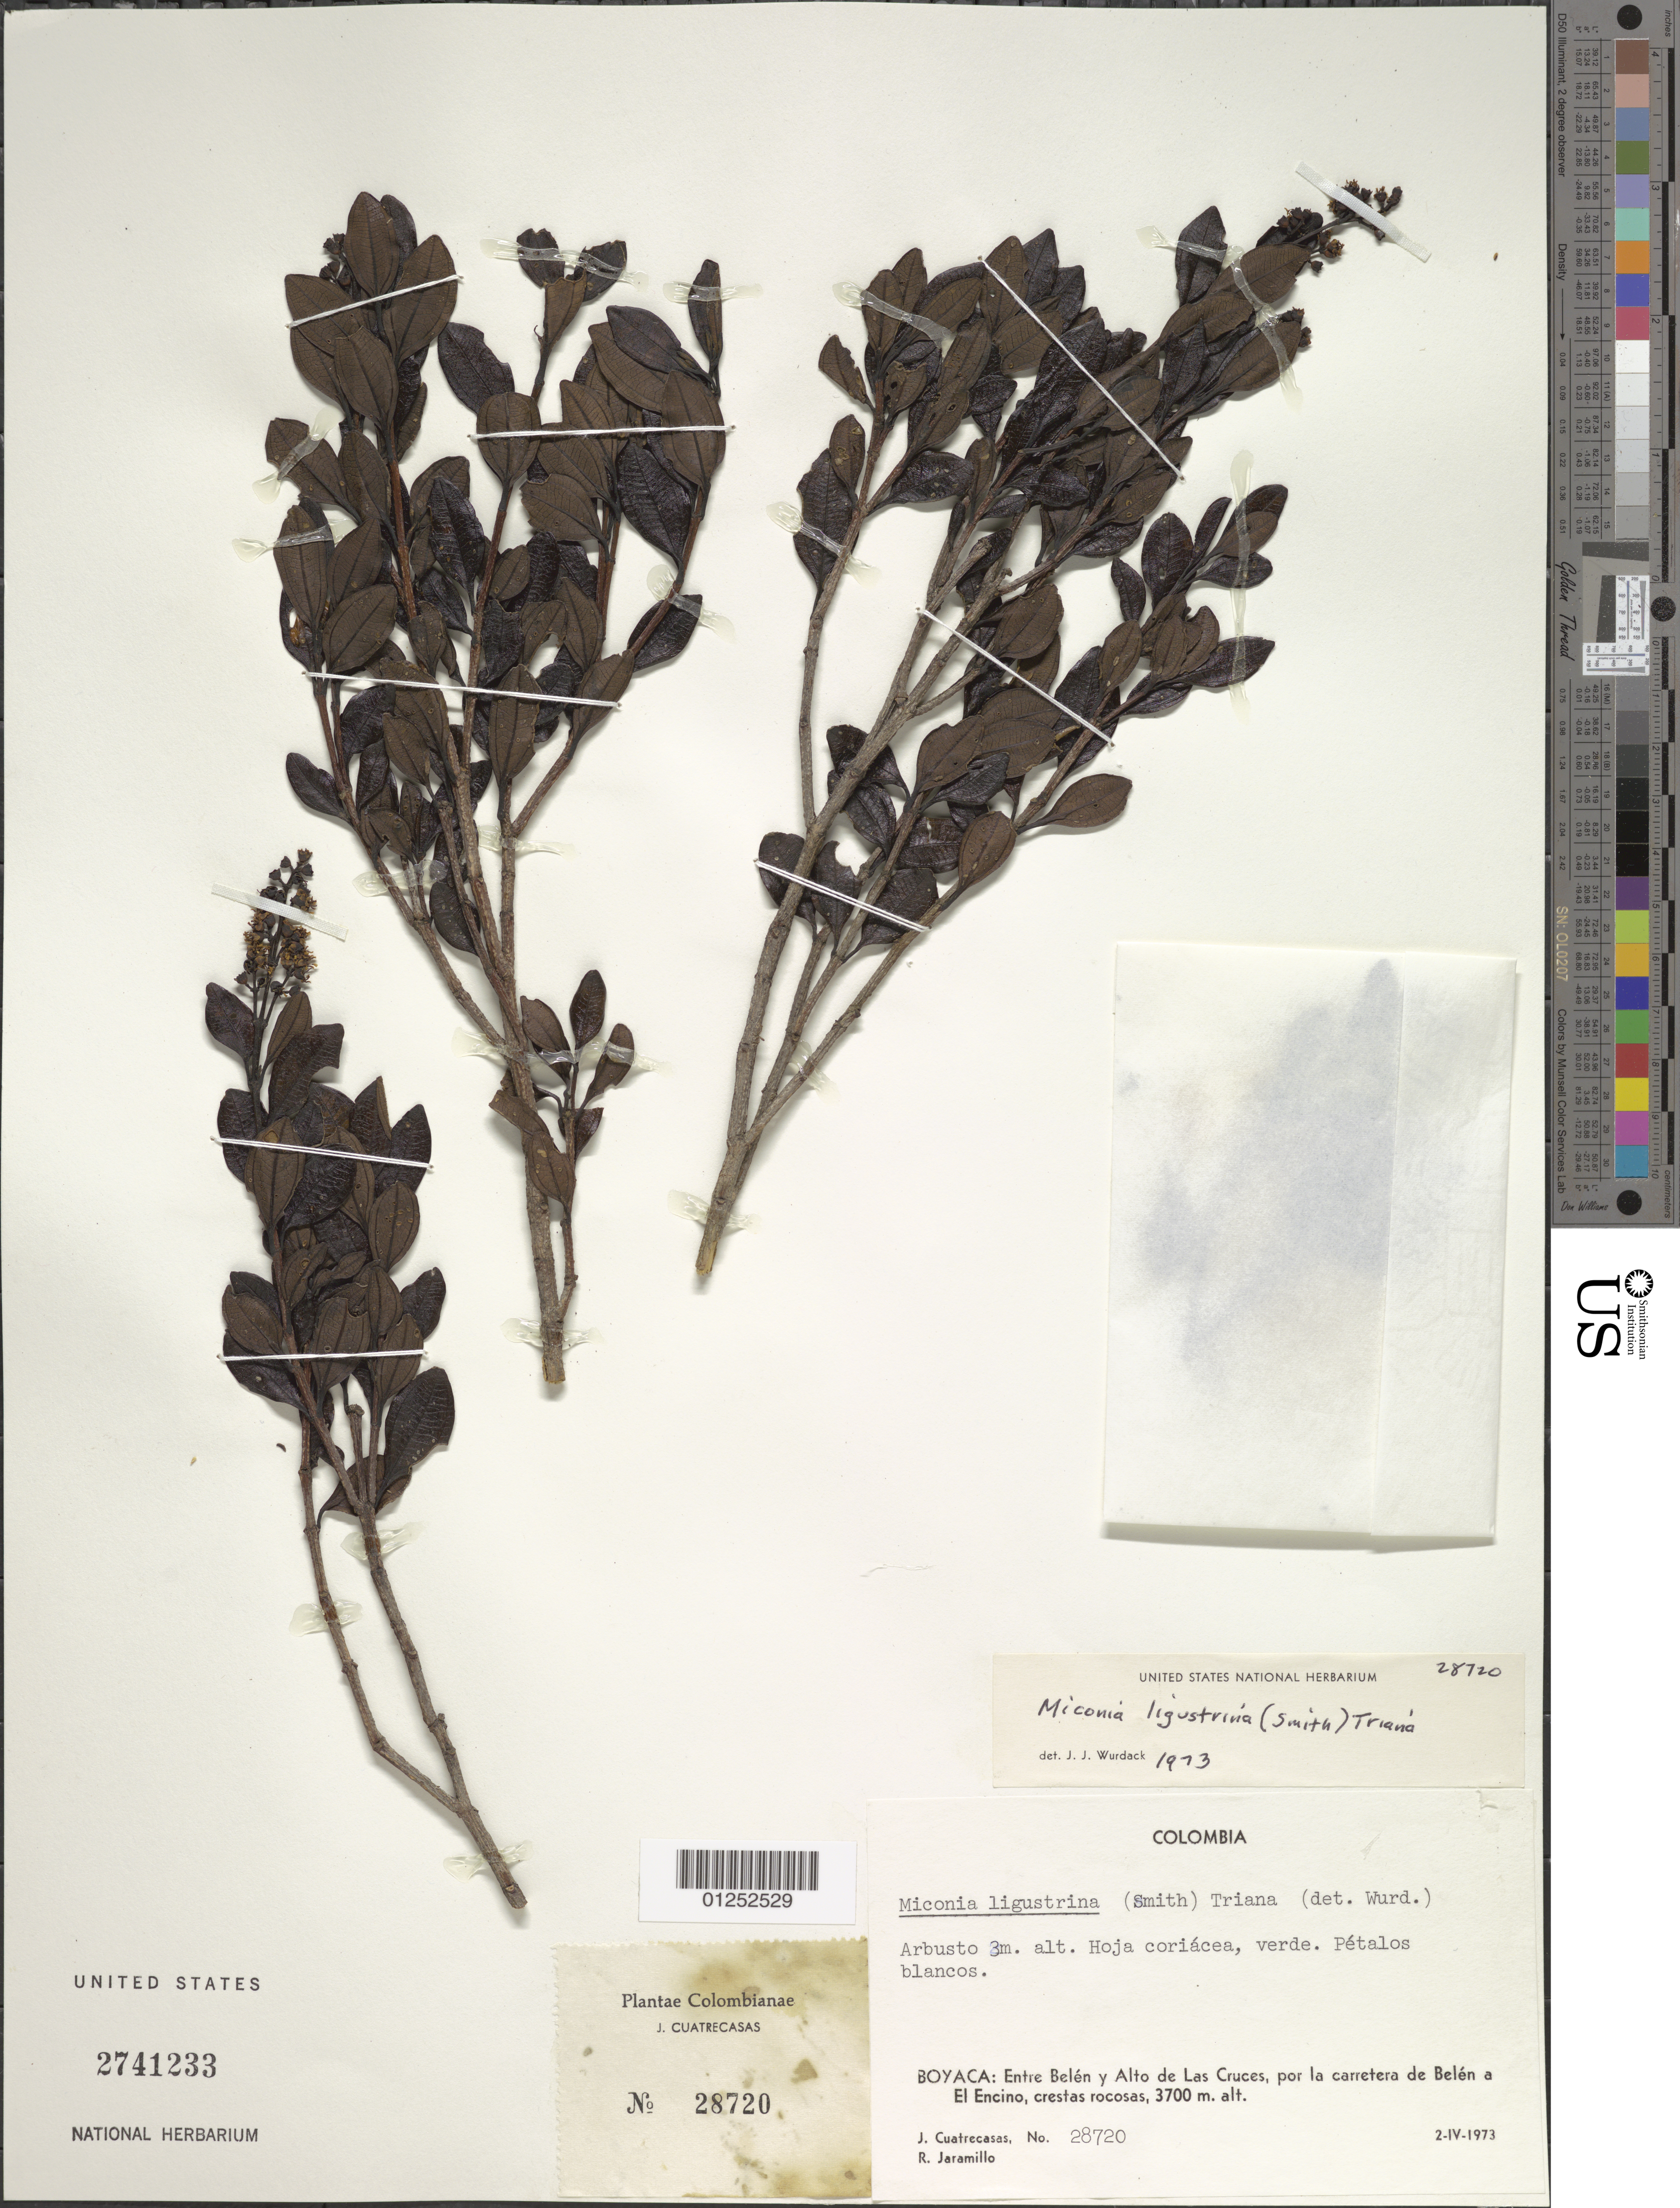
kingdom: Plantae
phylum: Tracheophyta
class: Magnoliopsida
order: Myrtales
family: Melastomataceae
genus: Miconia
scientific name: Miconia ligustrina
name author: (Sw.) Triana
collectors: J. Cuatrecasas & R. Jaramillo M.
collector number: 28720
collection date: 1973-04-02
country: Colombia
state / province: Boyacá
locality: Entre Belén y Alto de Las Cruces, por la carretera de Belén a El Encino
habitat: crestas rocosas.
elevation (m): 3700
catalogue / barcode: US 2741233